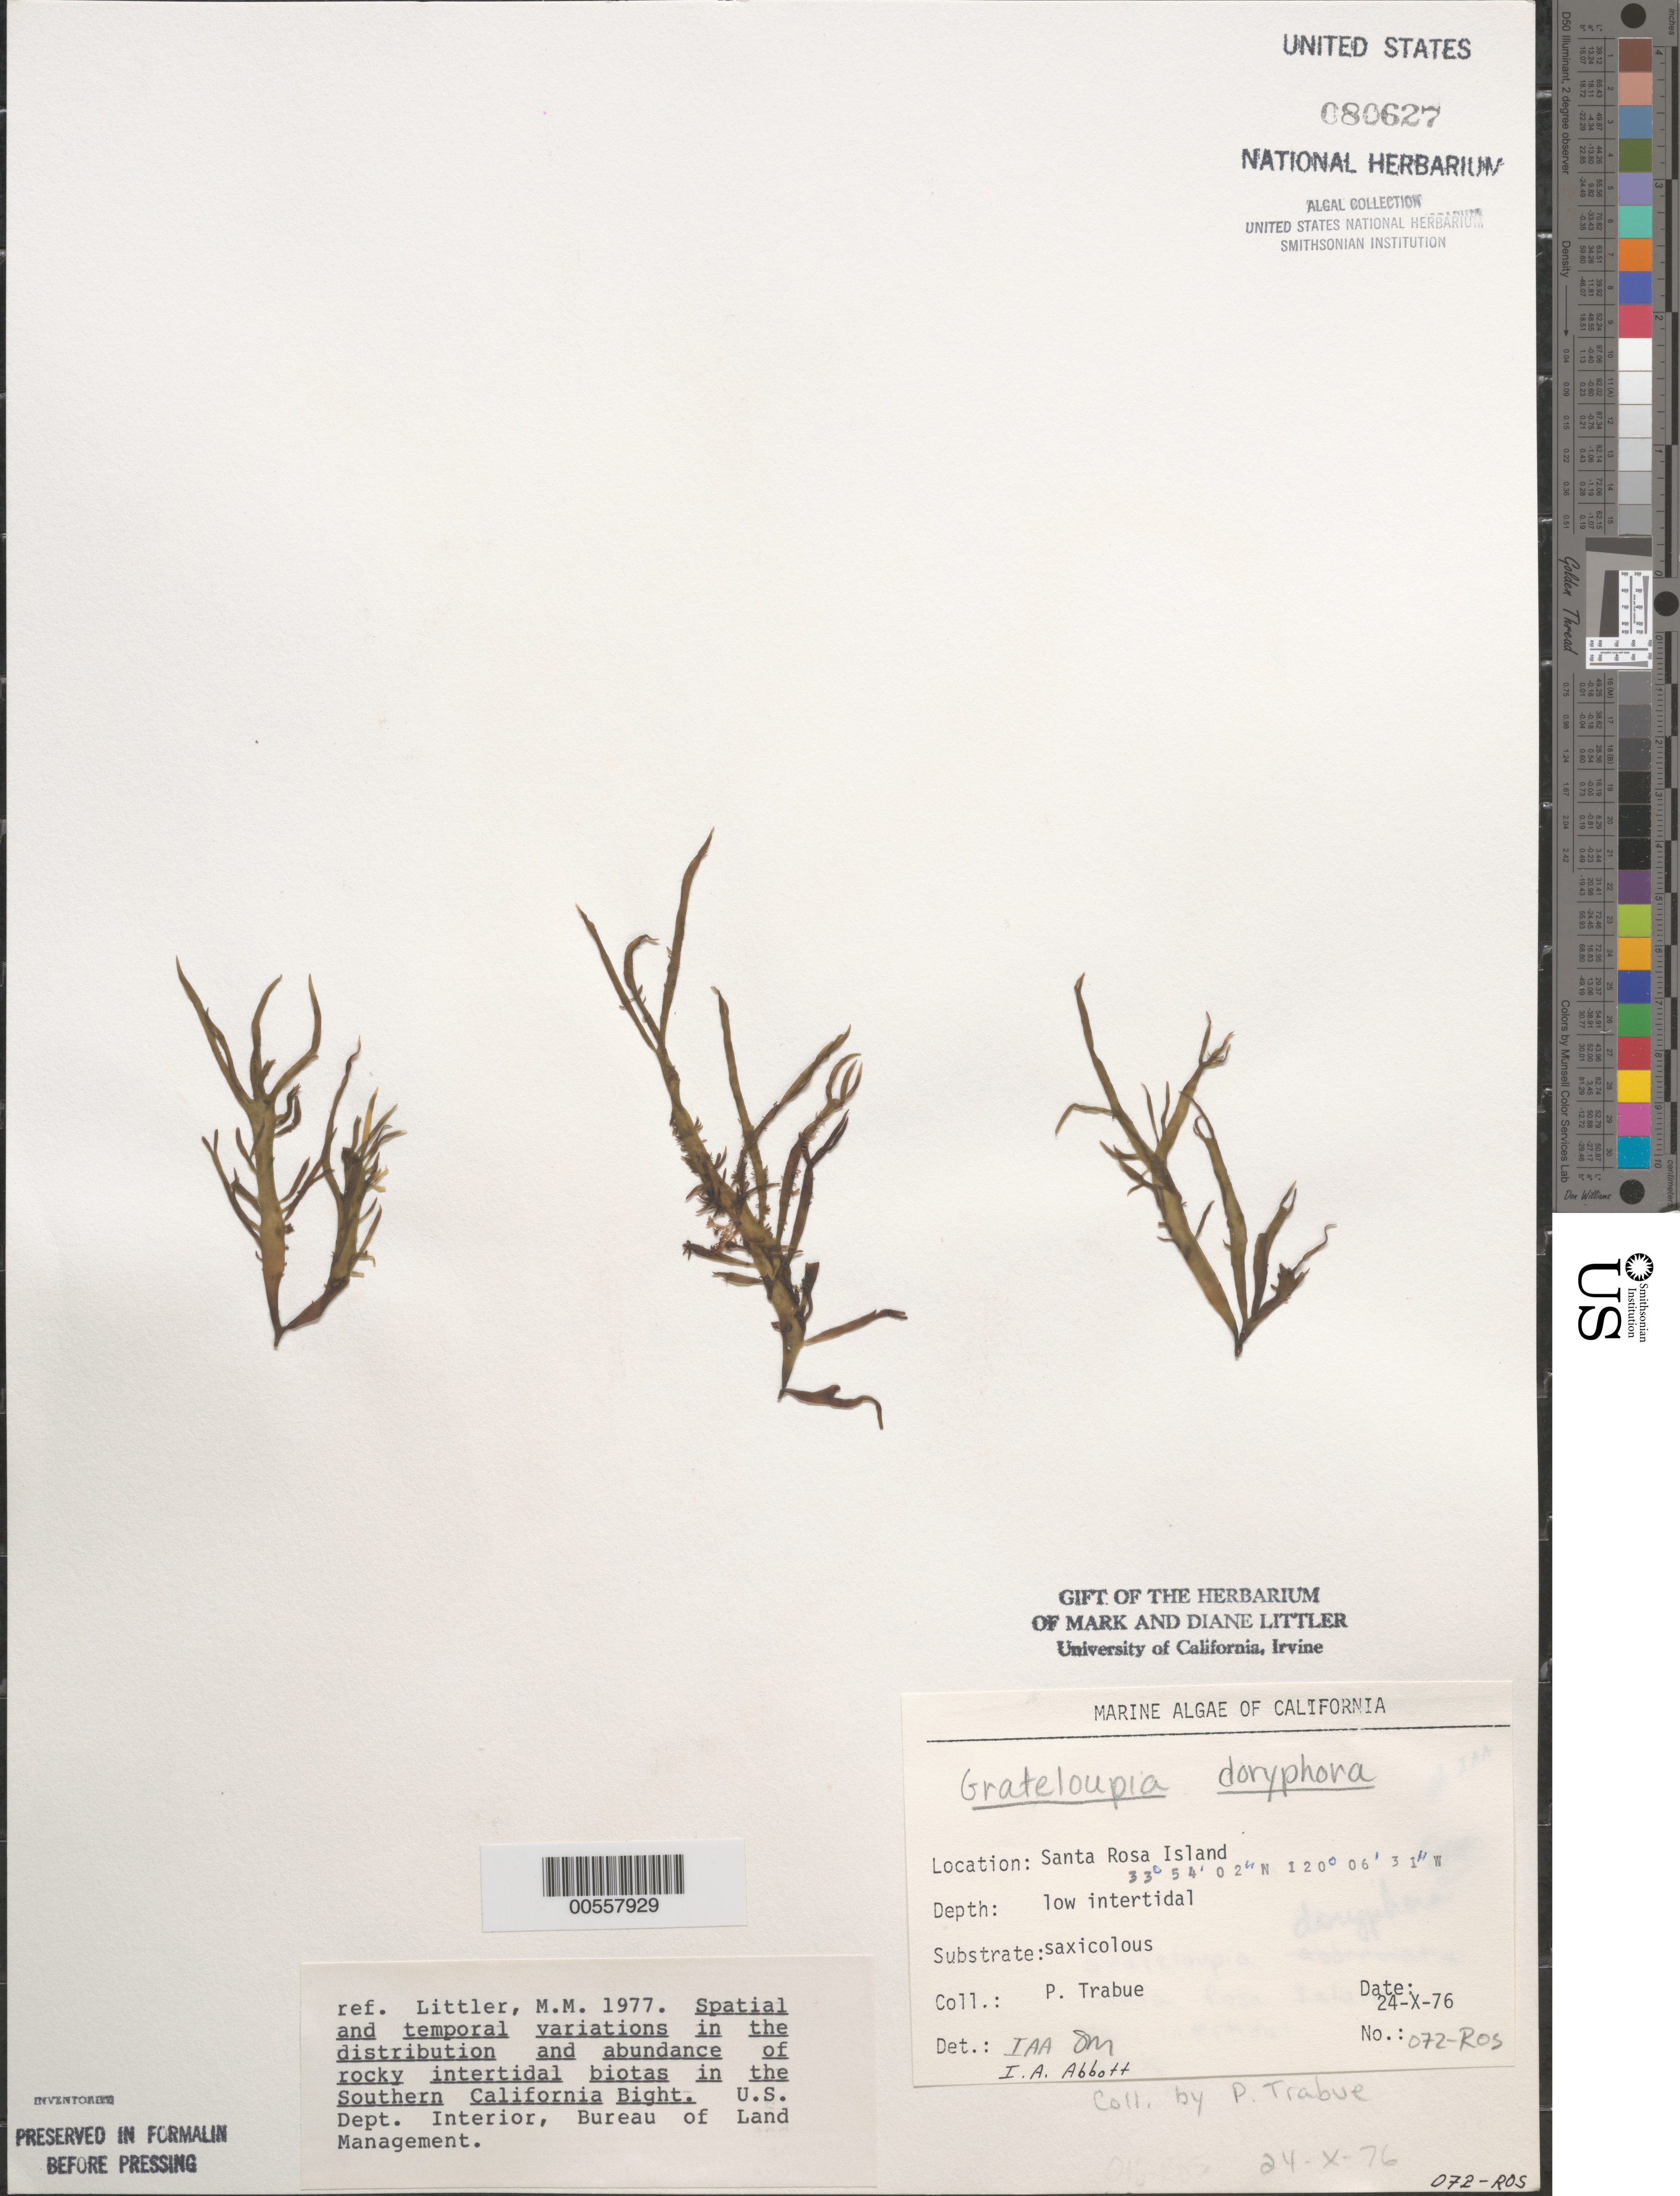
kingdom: Plantae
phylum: Rhodophyta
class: Florideophyceae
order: Halymeniales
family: Halymeniaceae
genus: Grateloupia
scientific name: Grateloupia doryphora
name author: (Mont.) Howe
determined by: Abbott, Isabella A.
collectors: P. J. Trabue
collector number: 072-ros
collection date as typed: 24 Oct 1976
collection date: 1976-10-24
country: United States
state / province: California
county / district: Santa Barbara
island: Santa Rosa Island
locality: Johnson's Lee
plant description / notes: BLM-SOCALBIGHT Rocky Intertidal Survey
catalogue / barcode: US 80627